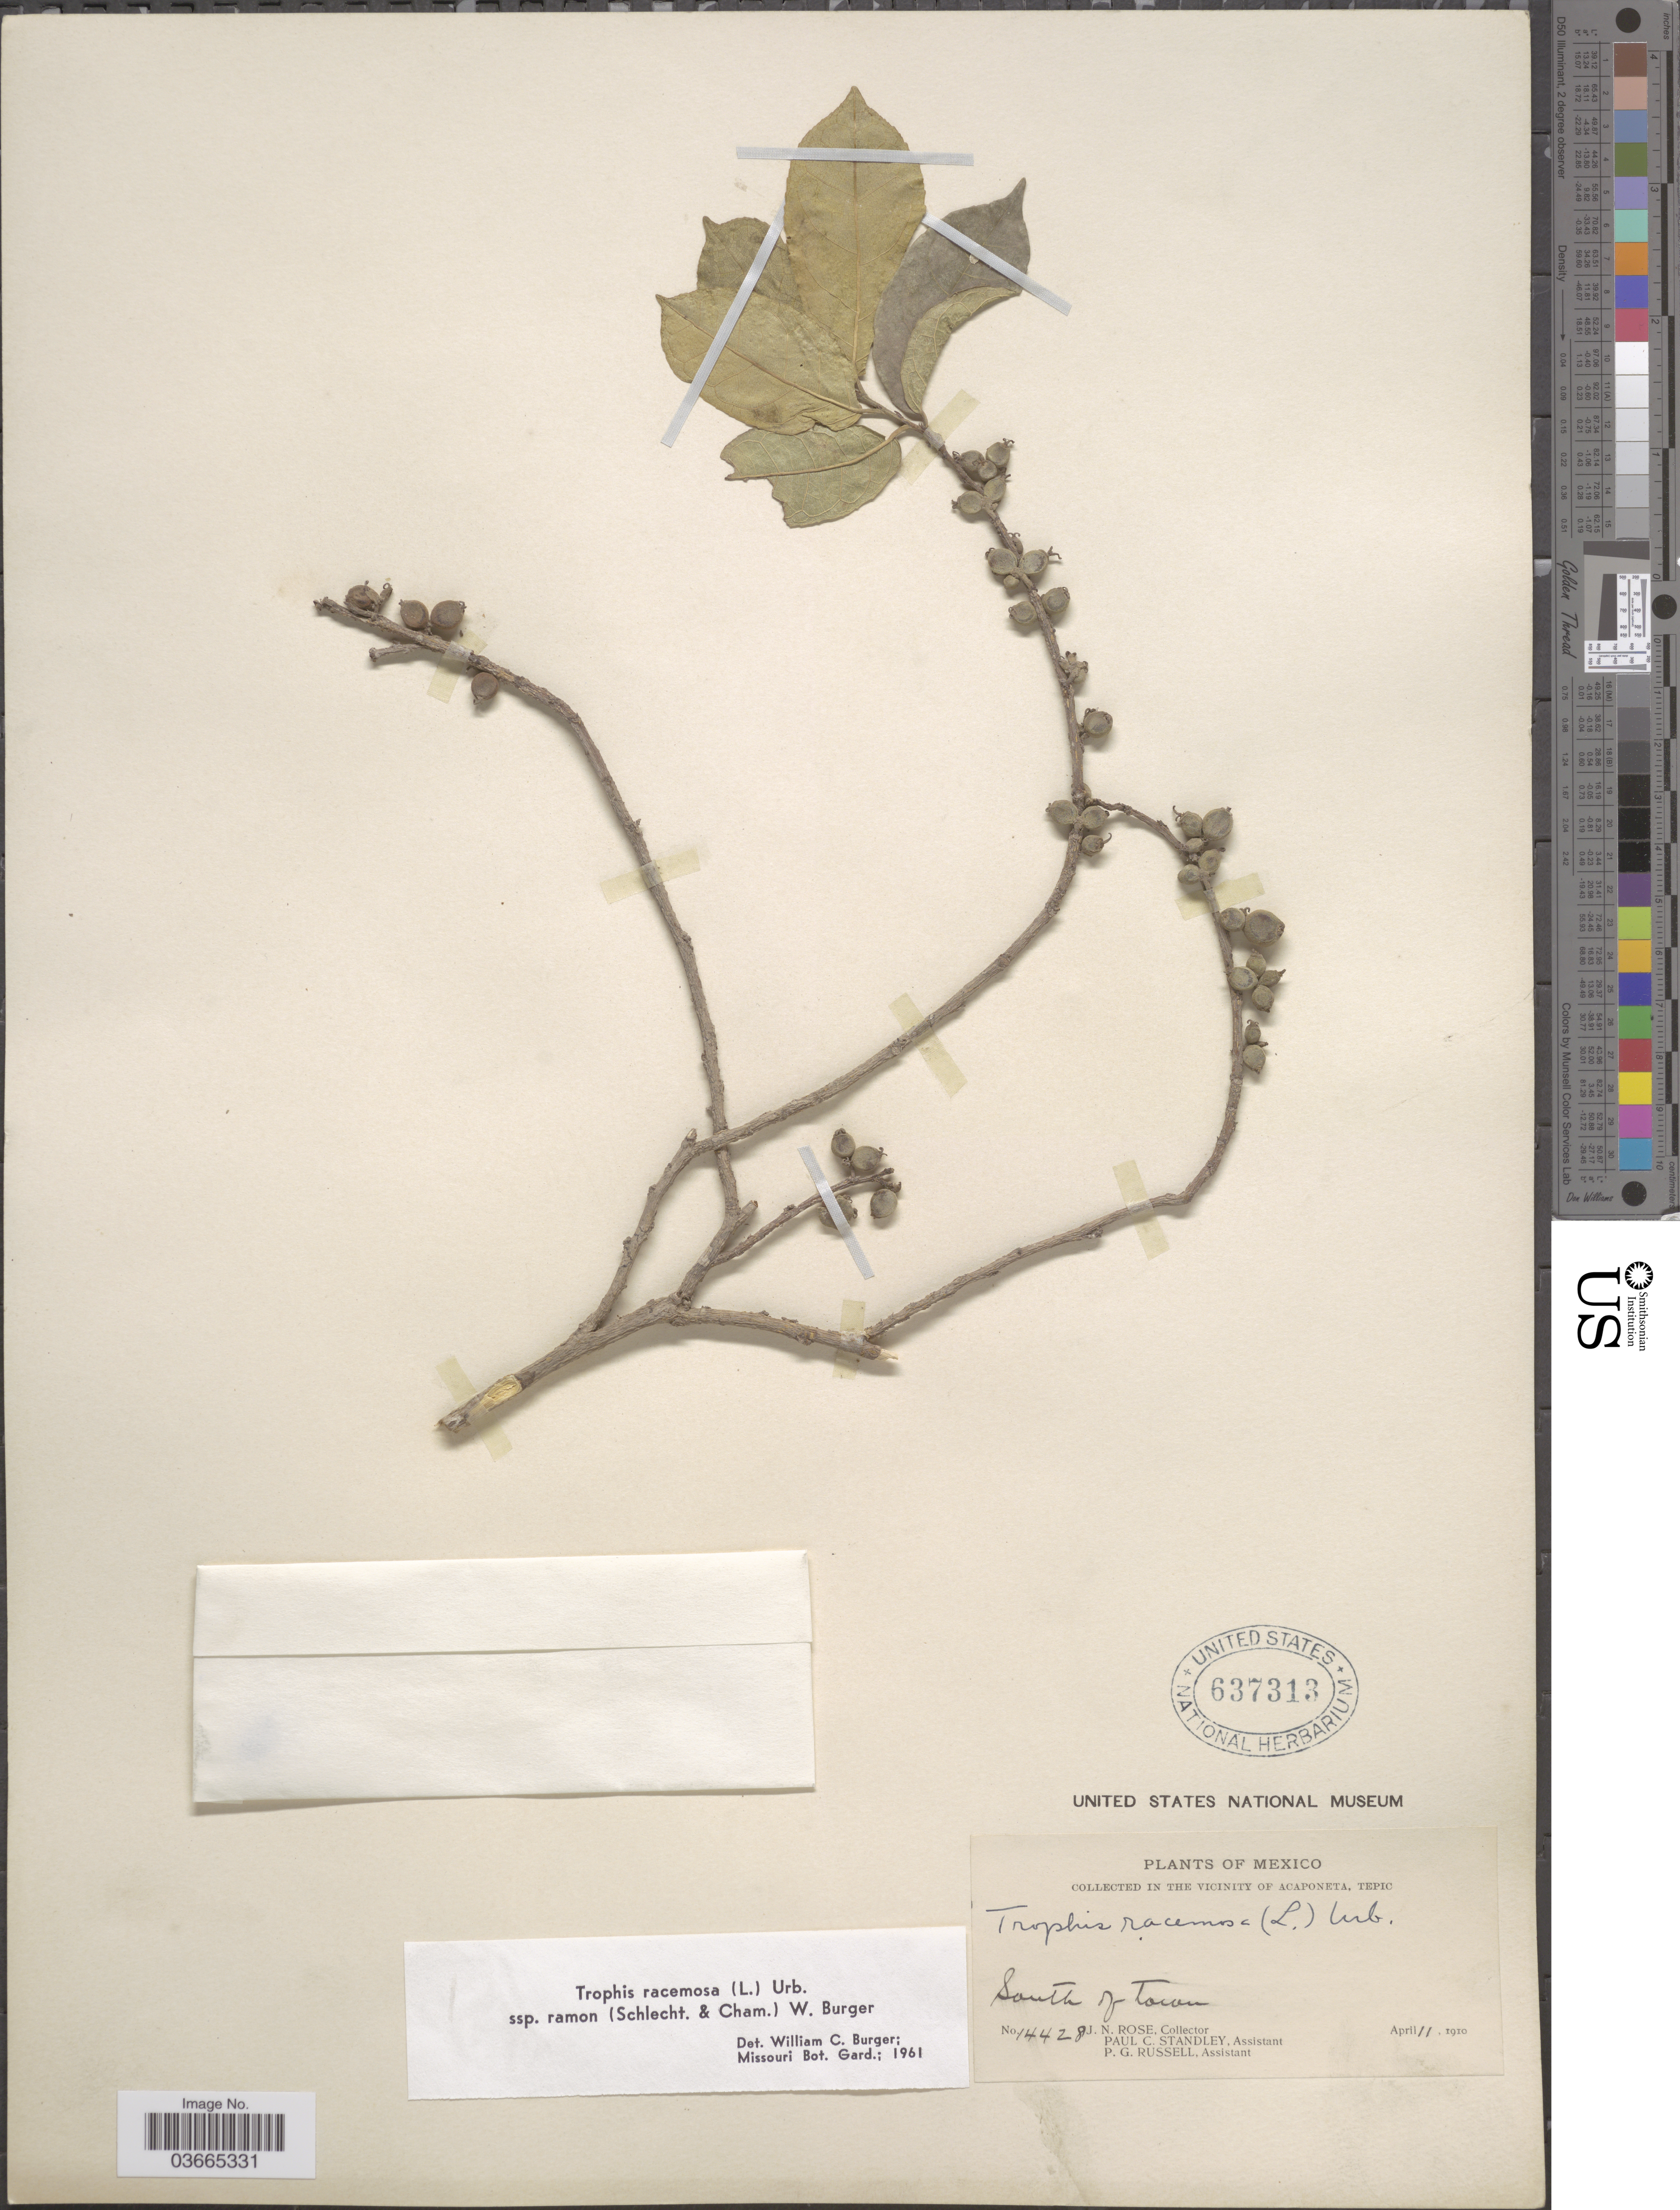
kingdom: Plantae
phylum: Tracheophyta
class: Magnoliopsida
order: Rosales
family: Moraceae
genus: Trophis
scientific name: Trophis racemosa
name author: (L.) Urb.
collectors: J. N. Rose, P. C. Standley & P. G. Russell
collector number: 14428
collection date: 1910-04-11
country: Mexico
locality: In the vicinity of Acaponeta, Tepic. South of Town.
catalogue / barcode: US 637313